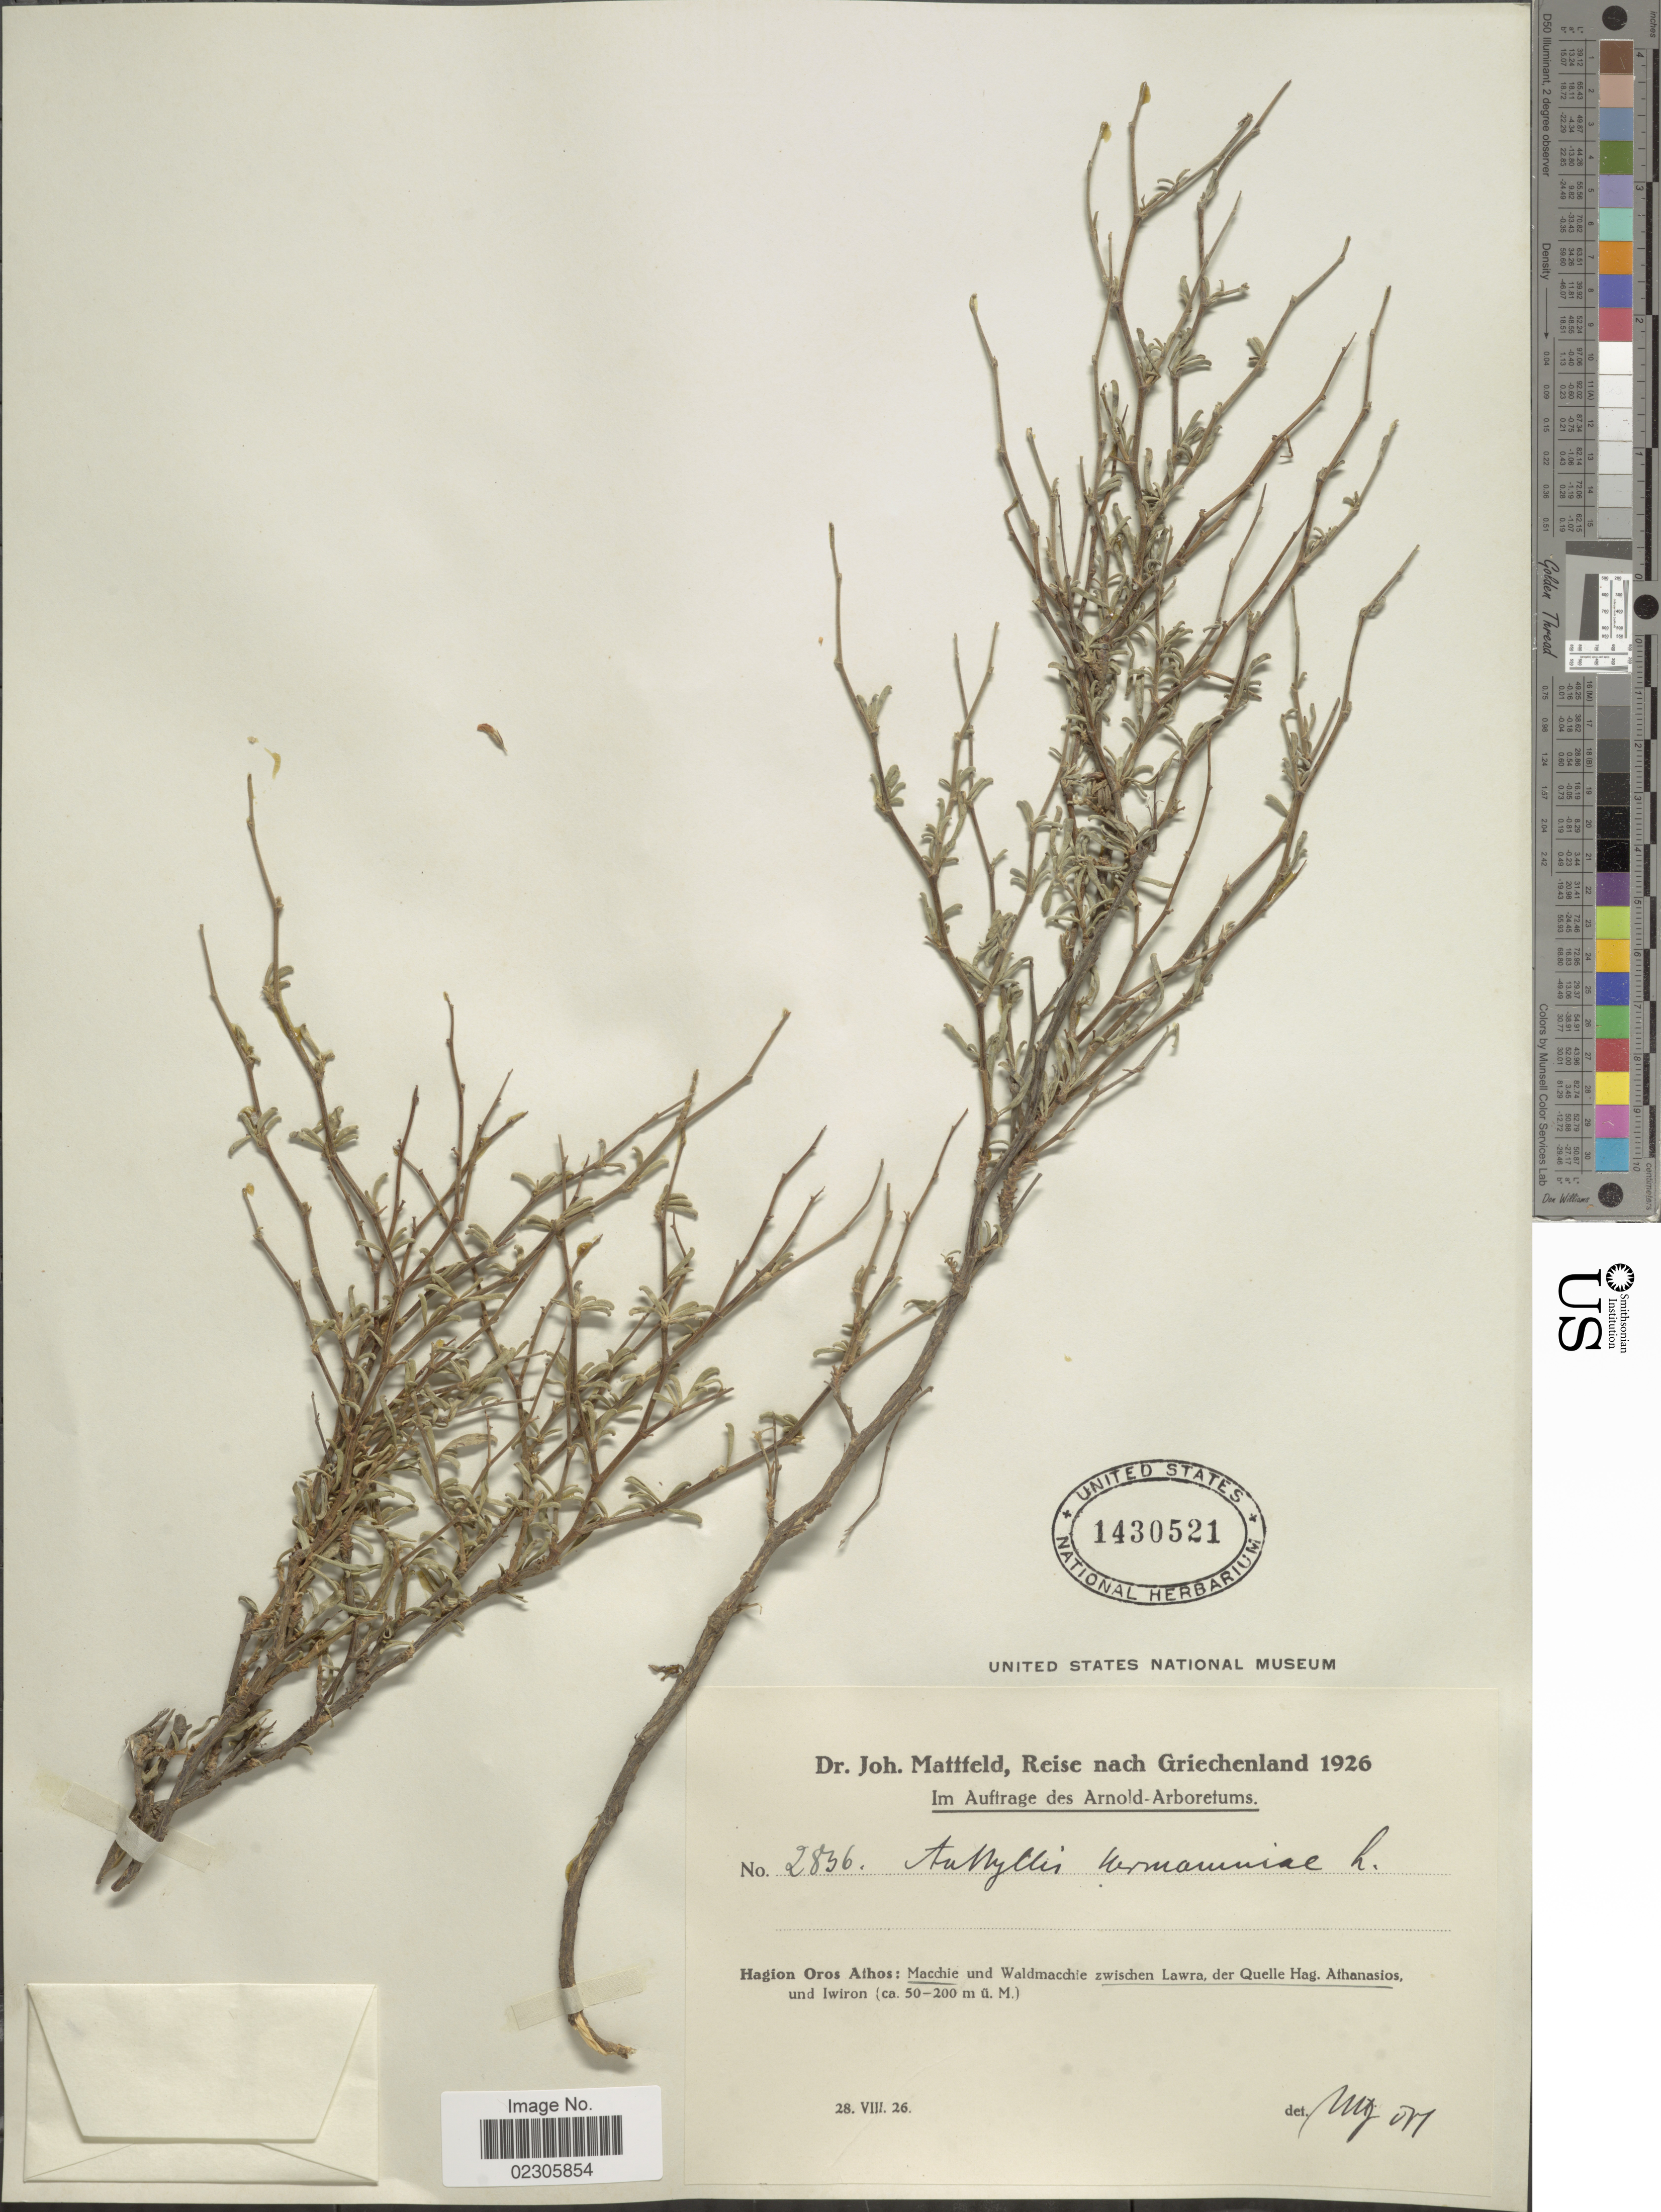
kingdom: Plantae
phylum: Tracheophyta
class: Magnoliopsida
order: Fabales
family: Fabaceae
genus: Anthyllis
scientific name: Anthyllis hermanniae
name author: L.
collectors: J. Mattfeld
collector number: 2836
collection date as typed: Transcribed d/m/y: 28/8/26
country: Greece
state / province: Mount Athoa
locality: Reise nach Griecheland, Hagion Oros Athos: Machie und Waldmacchie zwischen Lawra, der Quelle Hag, Athanasios und Iwiron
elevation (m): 50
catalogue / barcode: US 1430521